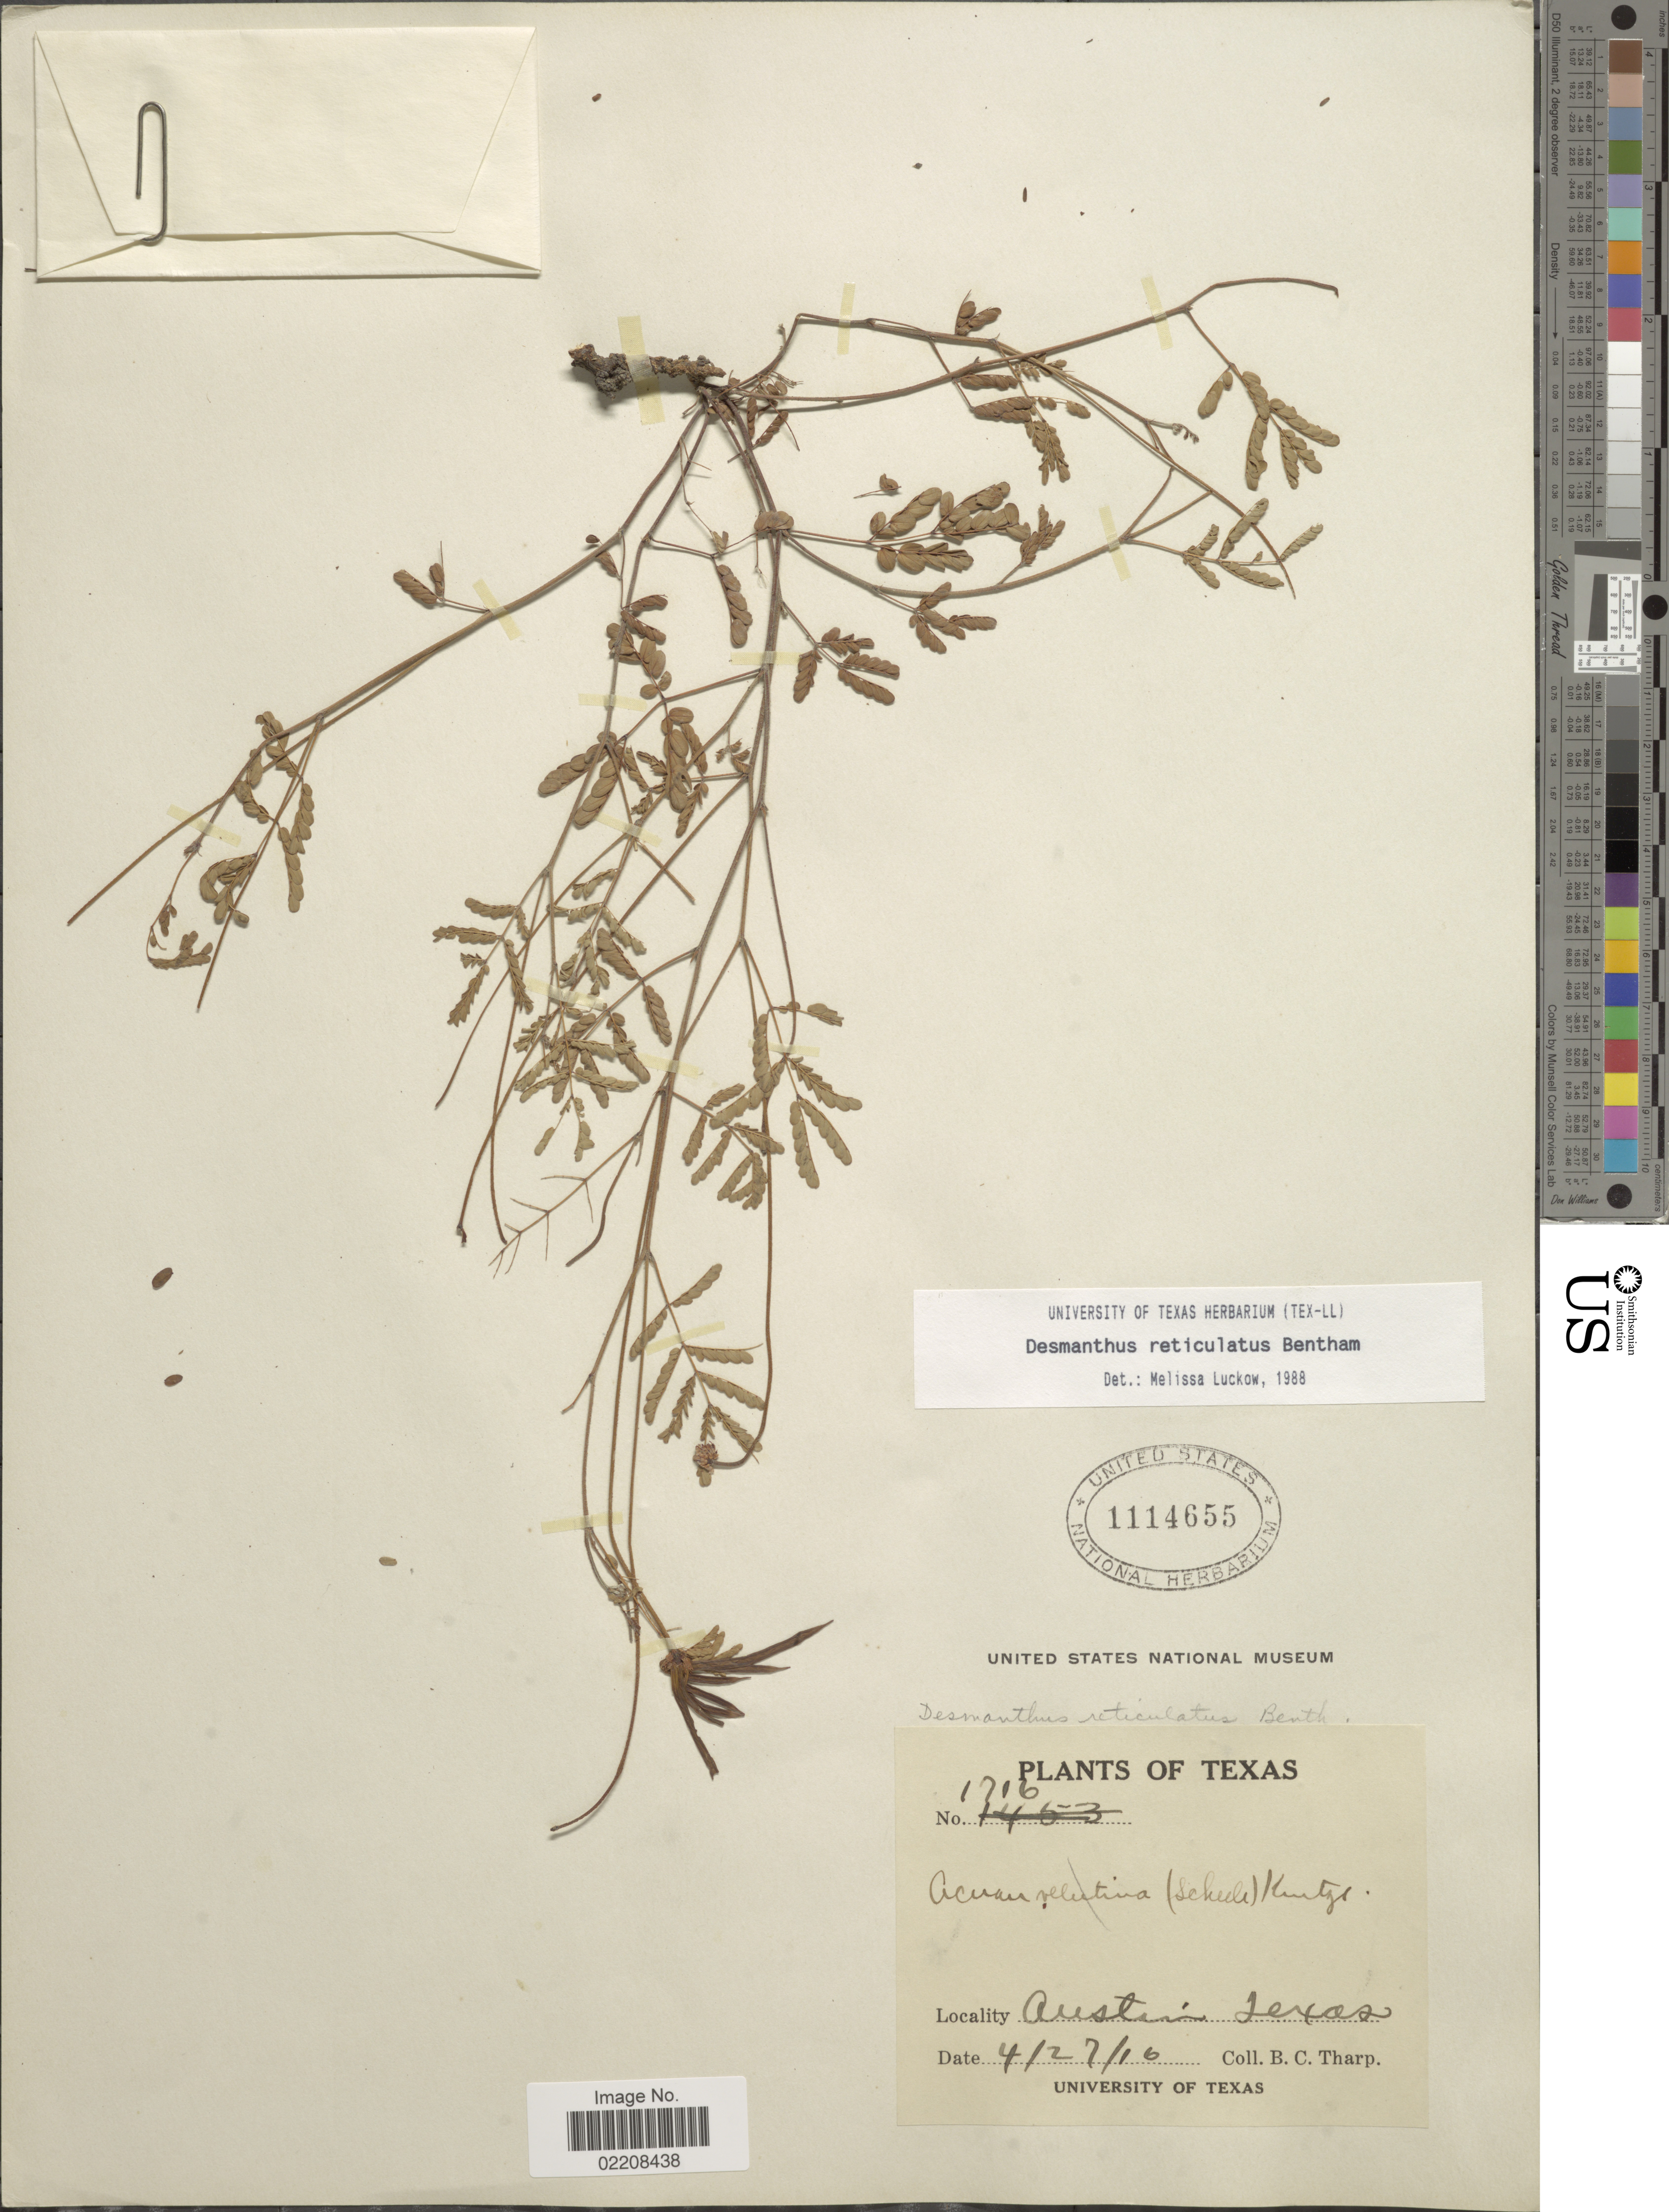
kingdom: Plantae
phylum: Tracheophyta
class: Magnoliopsida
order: Fabales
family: Fabaceae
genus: Desmanthus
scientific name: Desmanthus reticulatus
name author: Benth.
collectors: B. C. Tharp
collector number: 1716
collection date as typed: Transcribed d/m/y: 27/4/16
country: United States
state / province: Texas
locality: Austin, Texas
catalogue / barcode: US 1114655